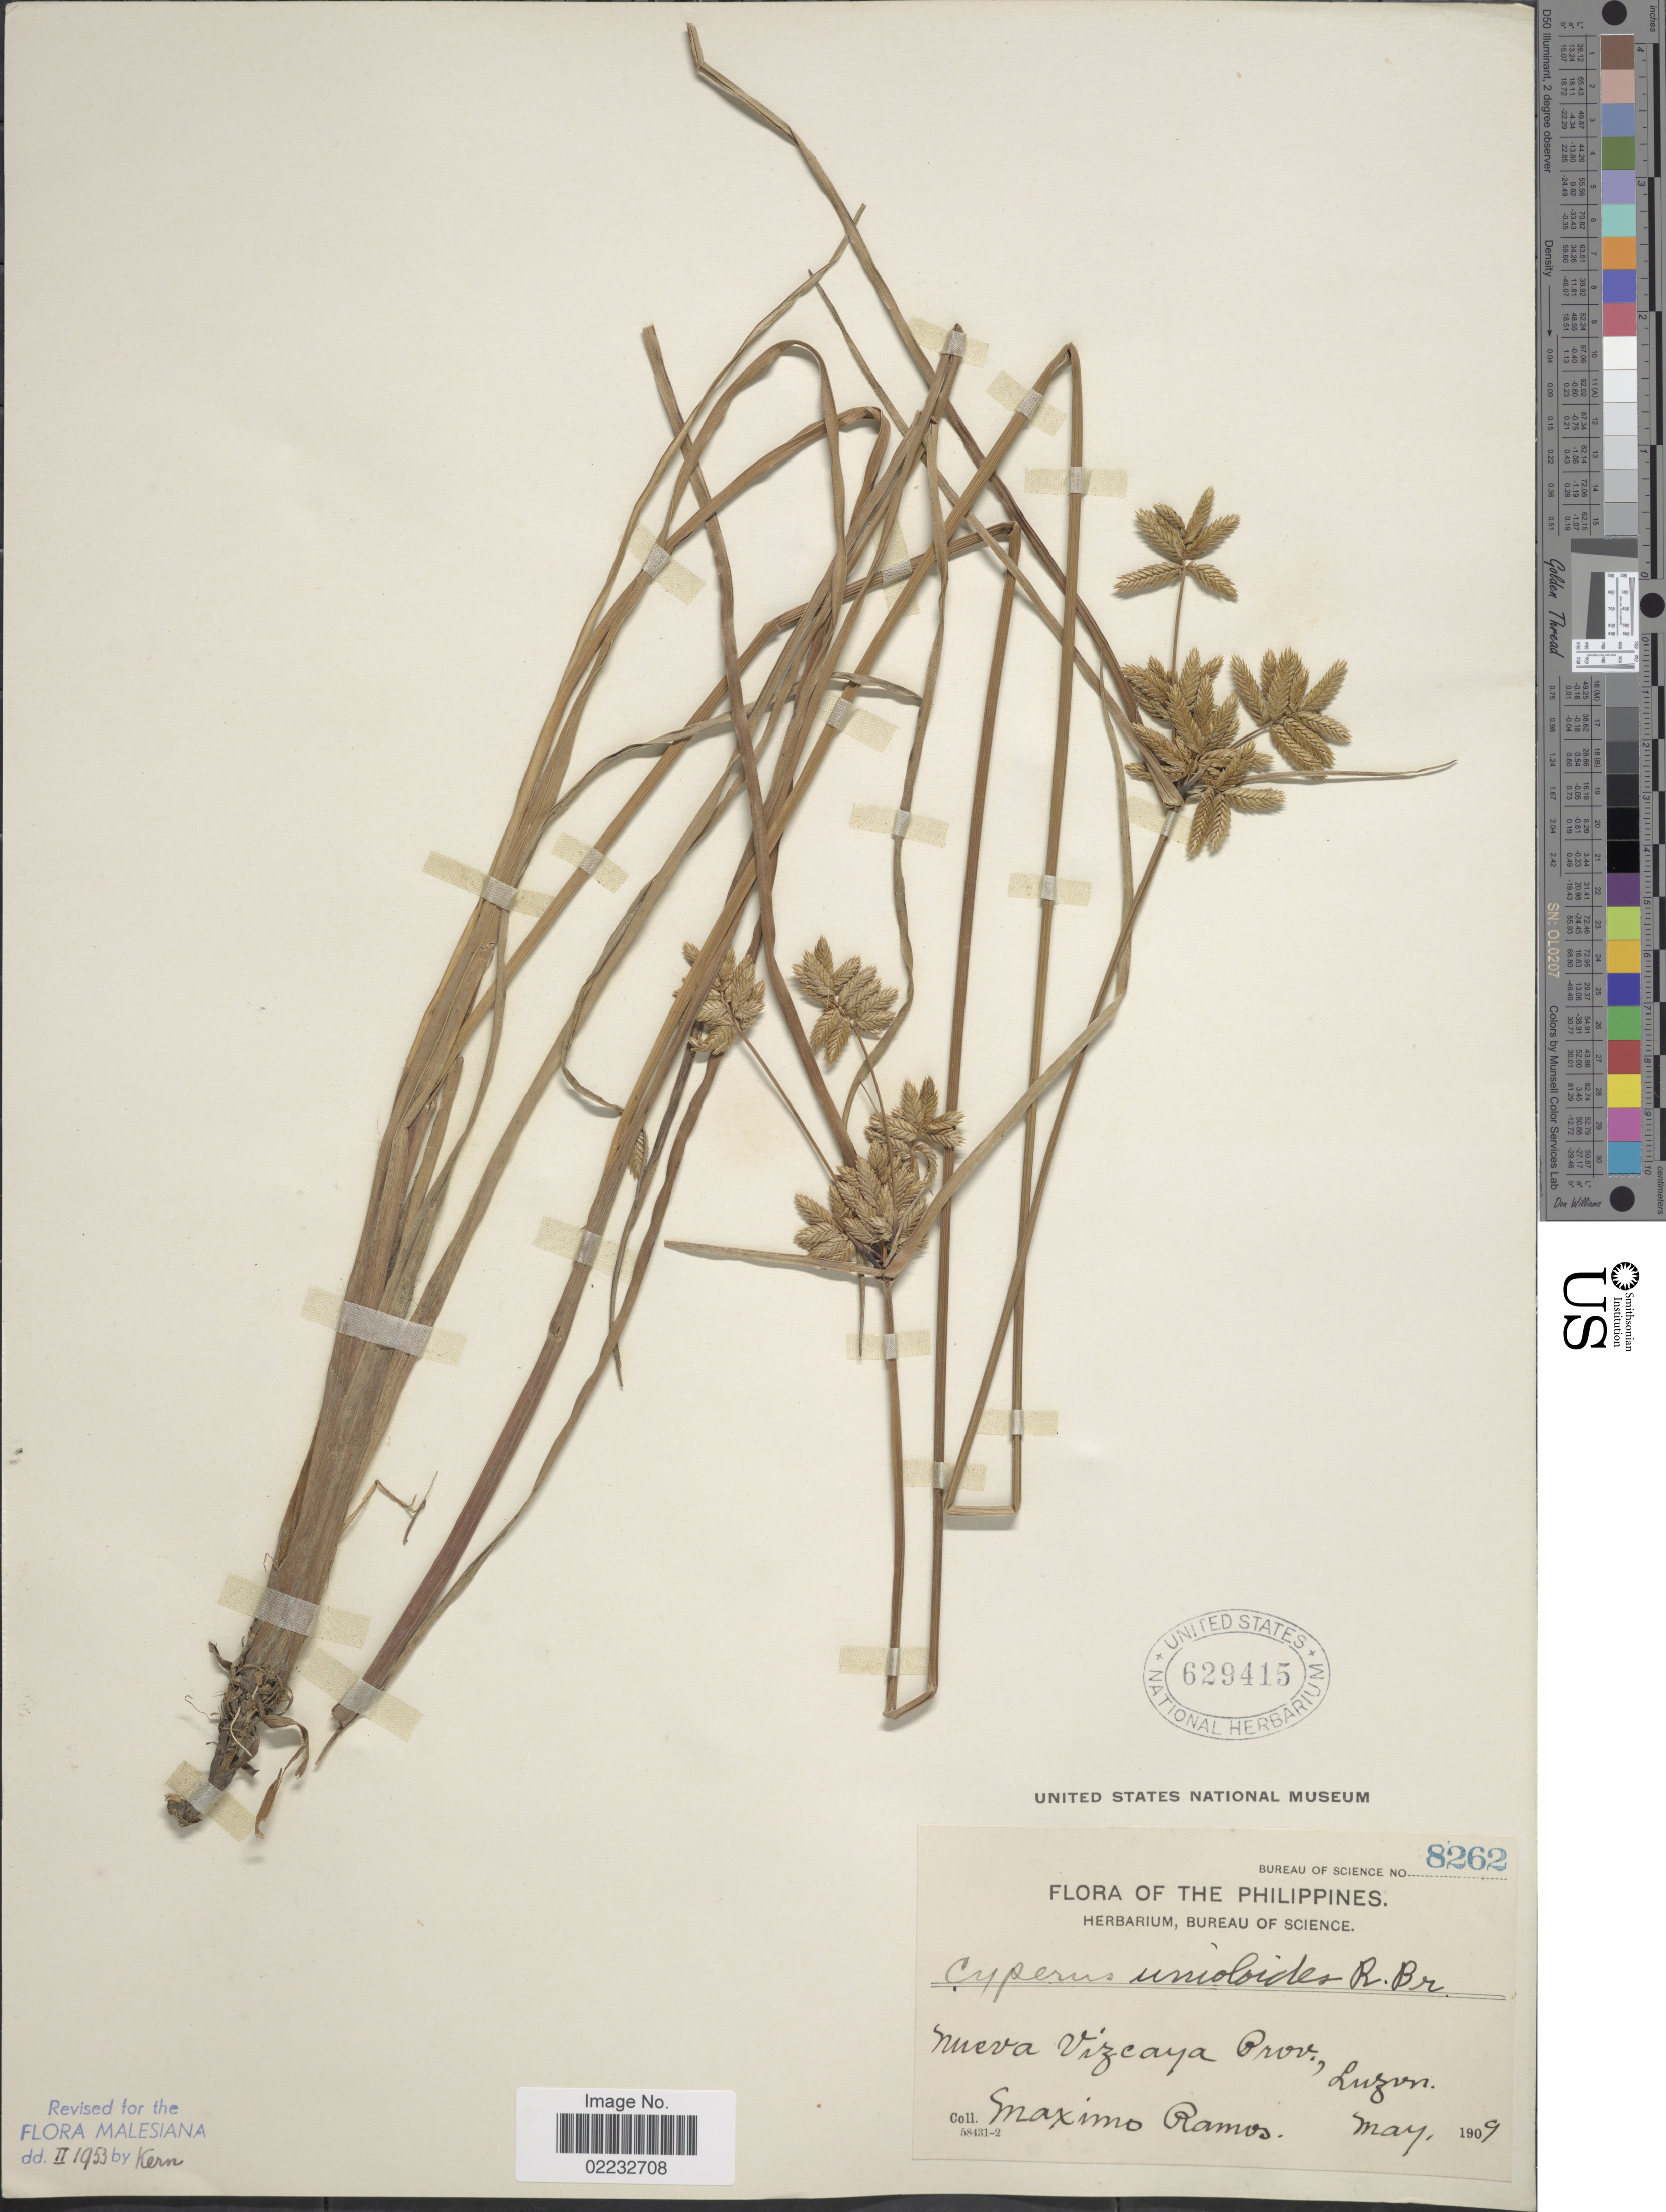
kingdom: Plantae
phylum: Tracheophyta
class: Liliopsida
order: Poales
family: Cyperaceae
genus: Cyperus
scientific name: Cyperus unioloides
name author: R. Br.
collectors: M. Ramos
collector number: Bureau of Science 8262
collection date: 1909-05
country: Philippines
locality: Nueva Vizcaya Prov., Luzon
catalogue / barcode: US 629415